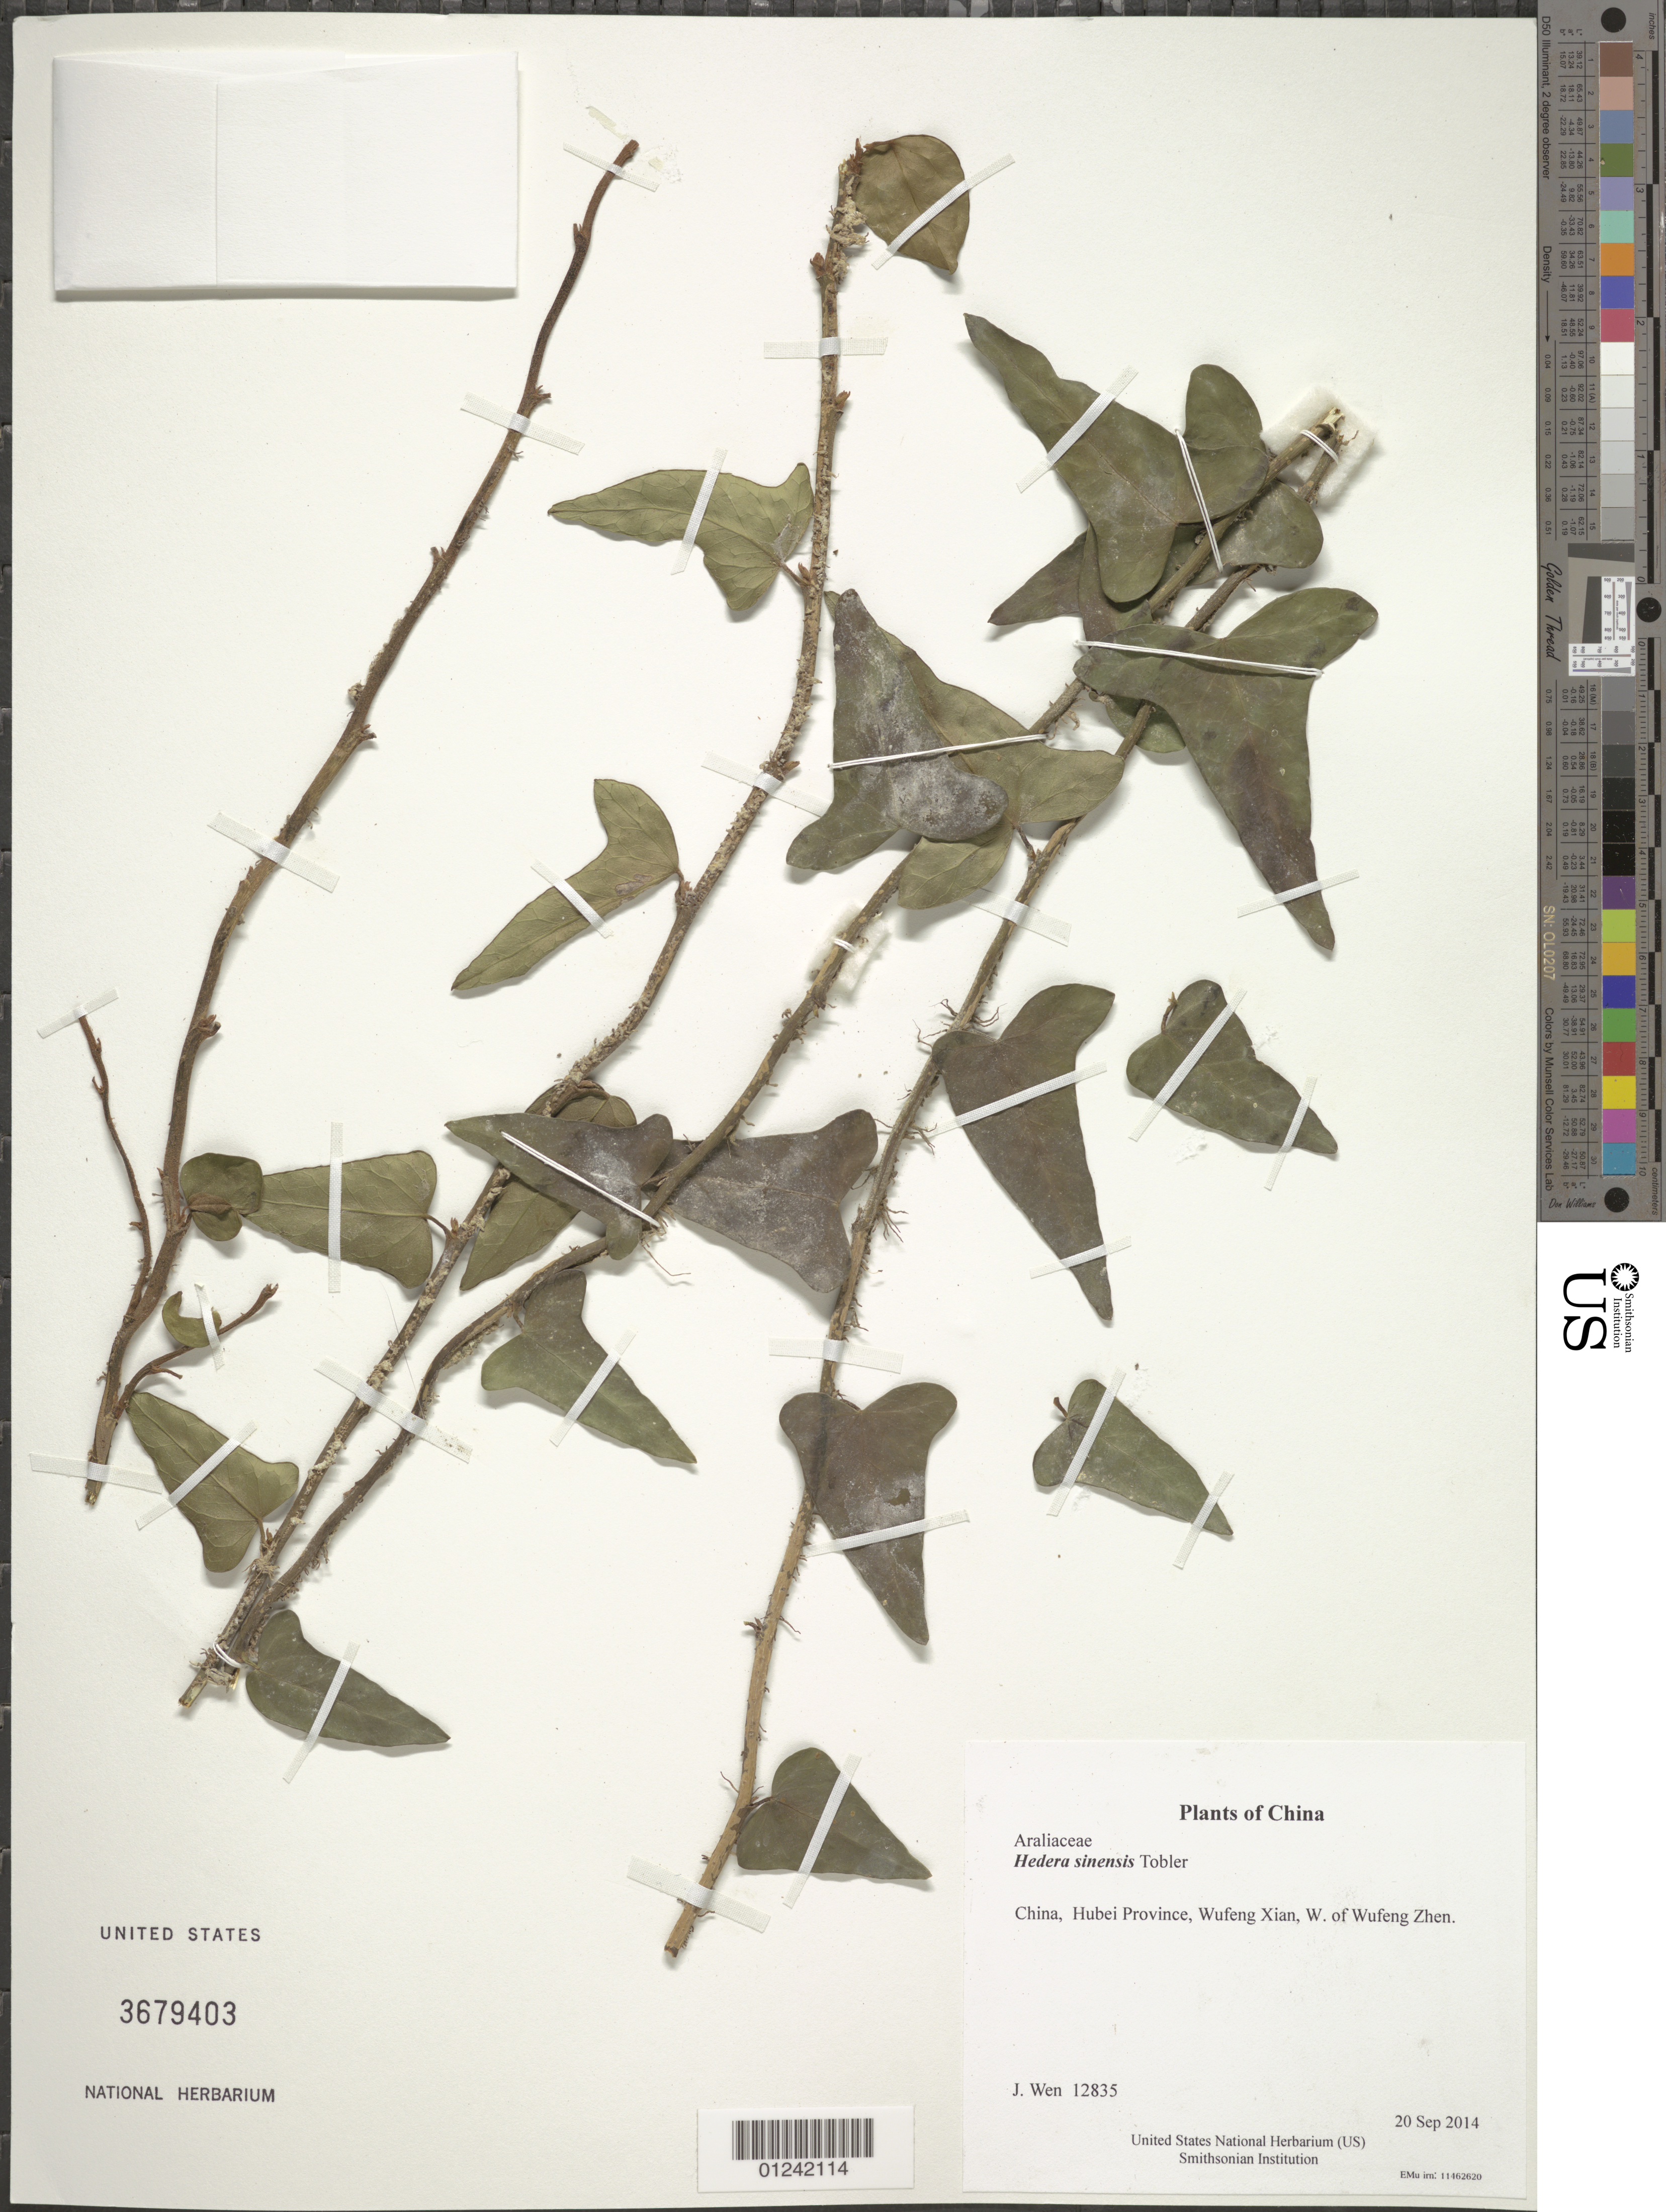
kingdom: Plantae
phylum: Tracheophyta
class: Magnoliopsida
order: Apiales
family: Araliaceae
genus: Hedera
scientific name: Hedera sinensis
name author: (Tobler) Hand.-Mazz.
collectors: J. Wen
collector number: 12835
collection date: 2014-09-20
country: China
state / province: Hubei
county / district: Wufeng Xian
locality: W. of Wufeng Zhen.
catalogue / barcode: US 3679403